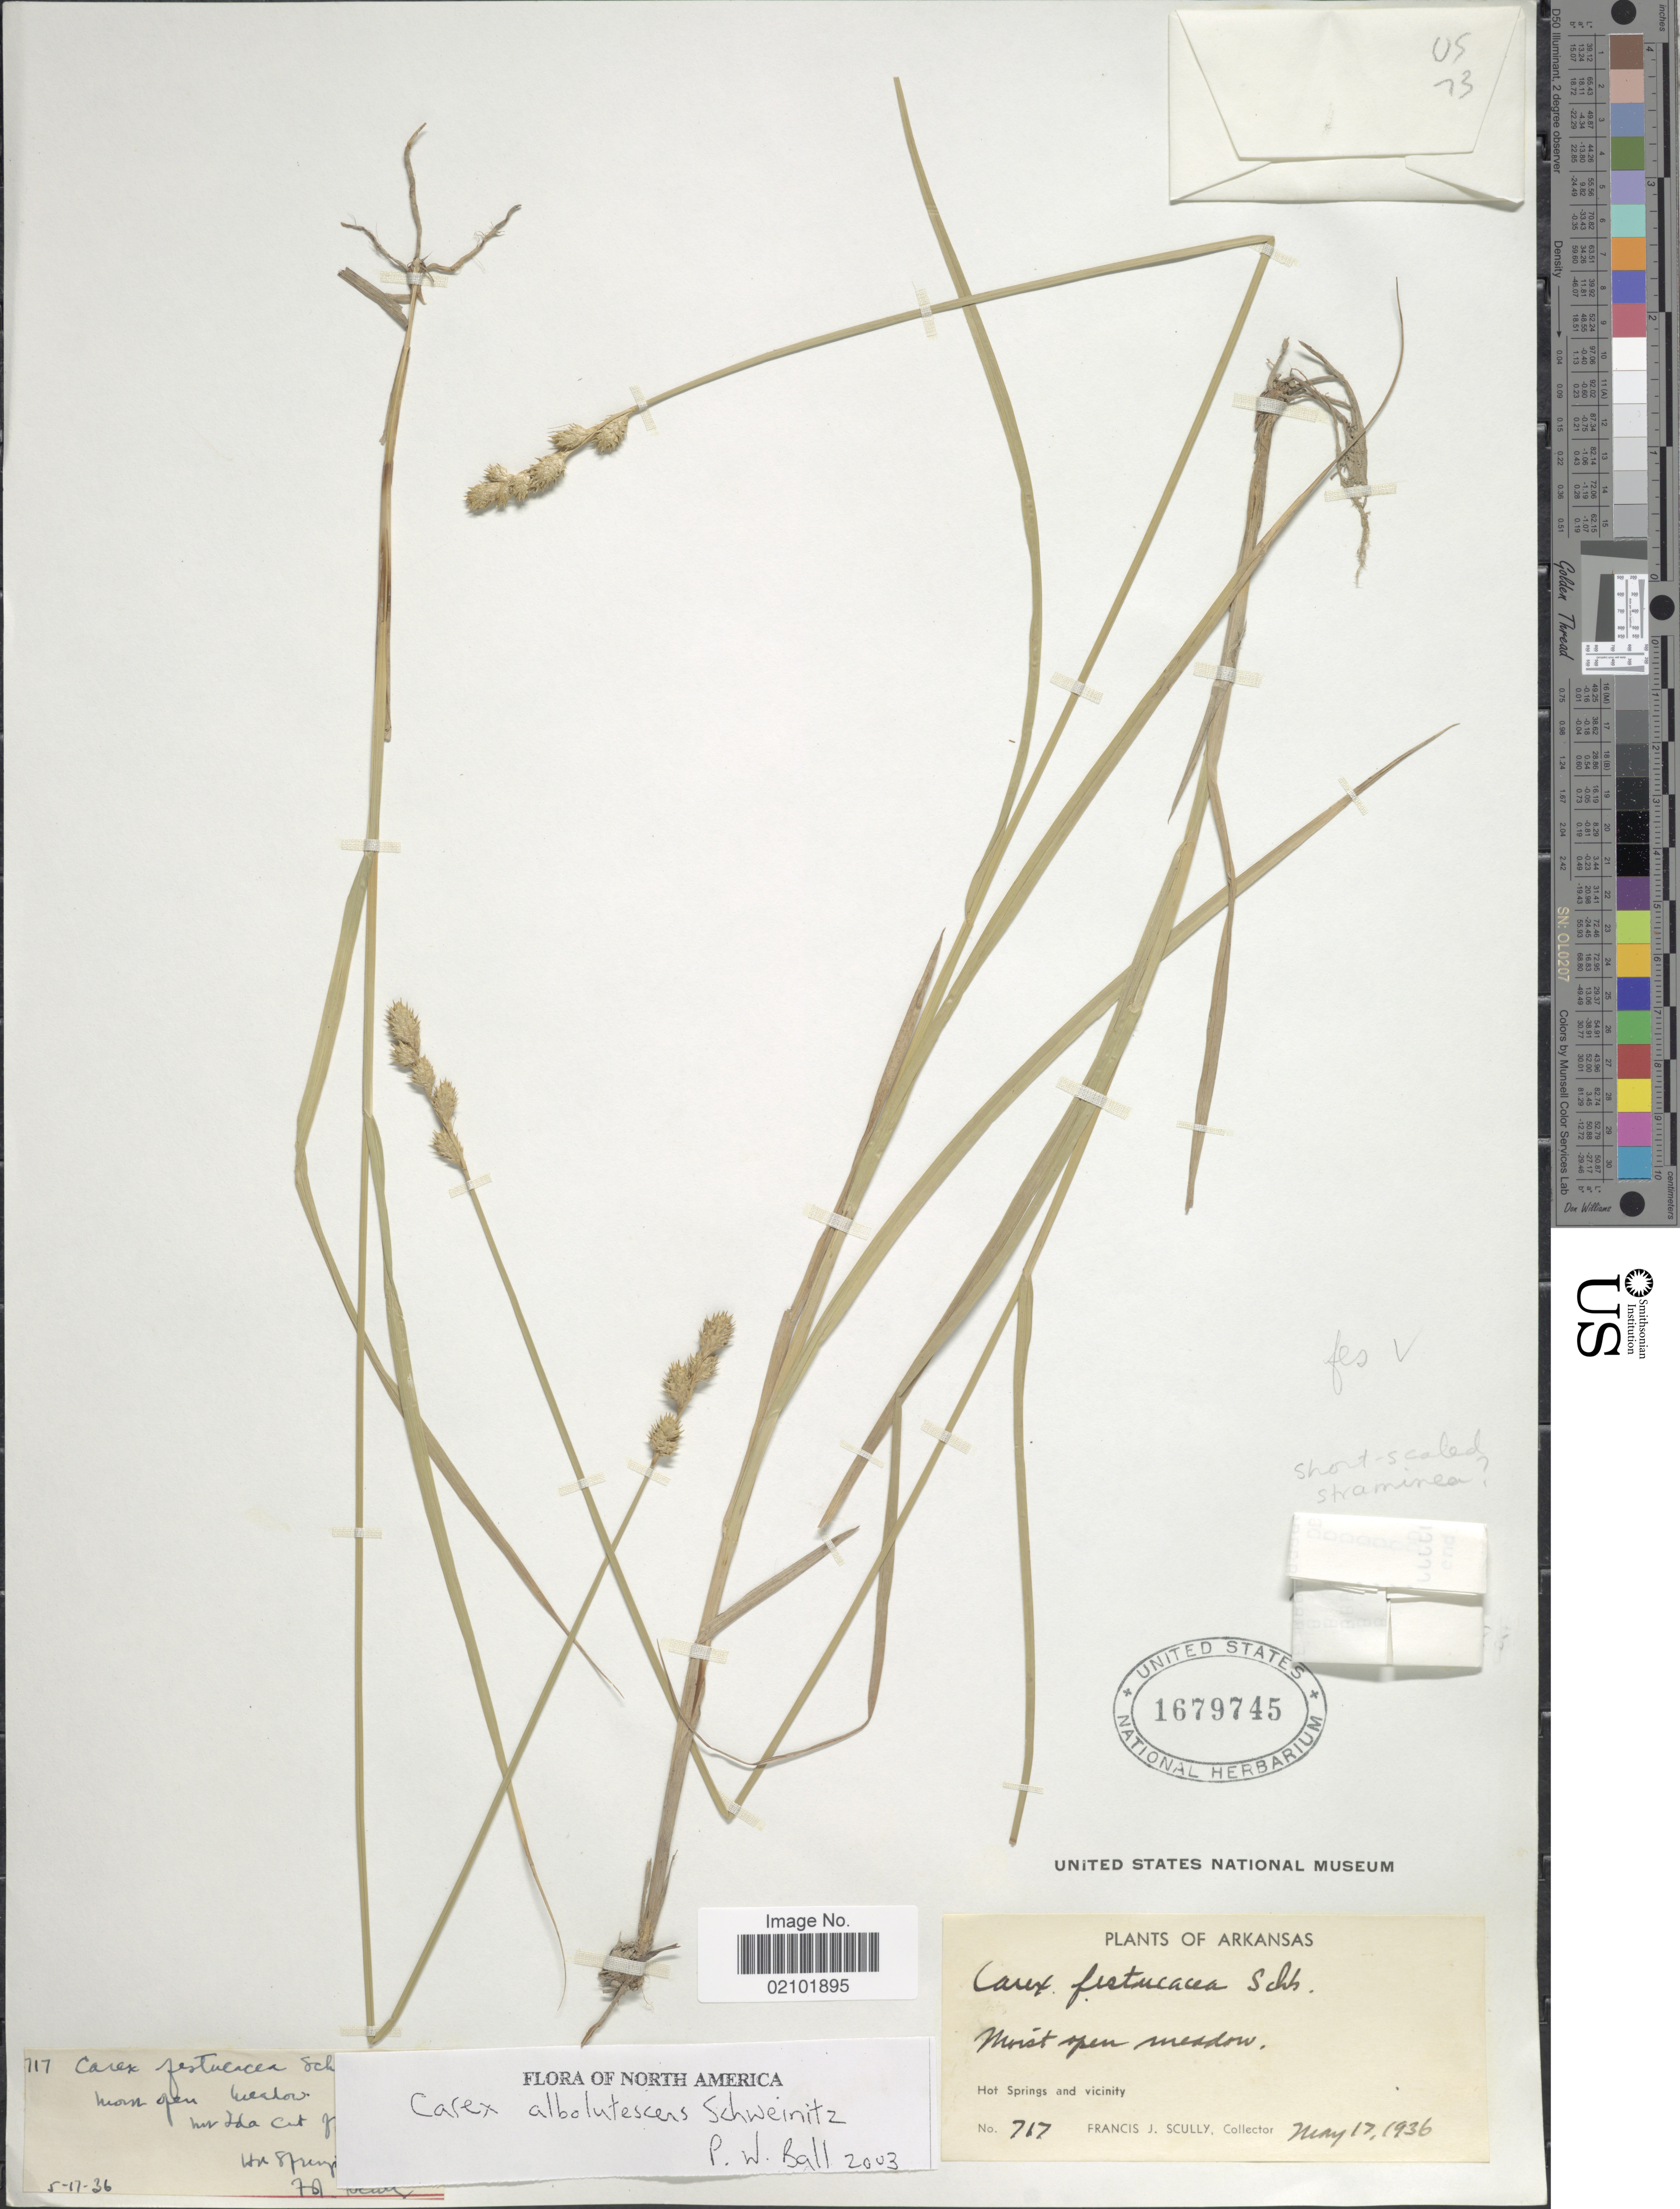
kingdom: Plantae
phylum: Tracheophyta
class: Liliopsida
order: Poales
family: Cyperaceae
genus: Carex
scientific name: Carex albolutescens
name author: Schwein.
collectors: F. J. Scully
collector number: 717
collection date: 1936-05-17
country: United States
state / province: Arkansas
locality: Hot Springs and vicinity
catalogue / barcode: US 1679745